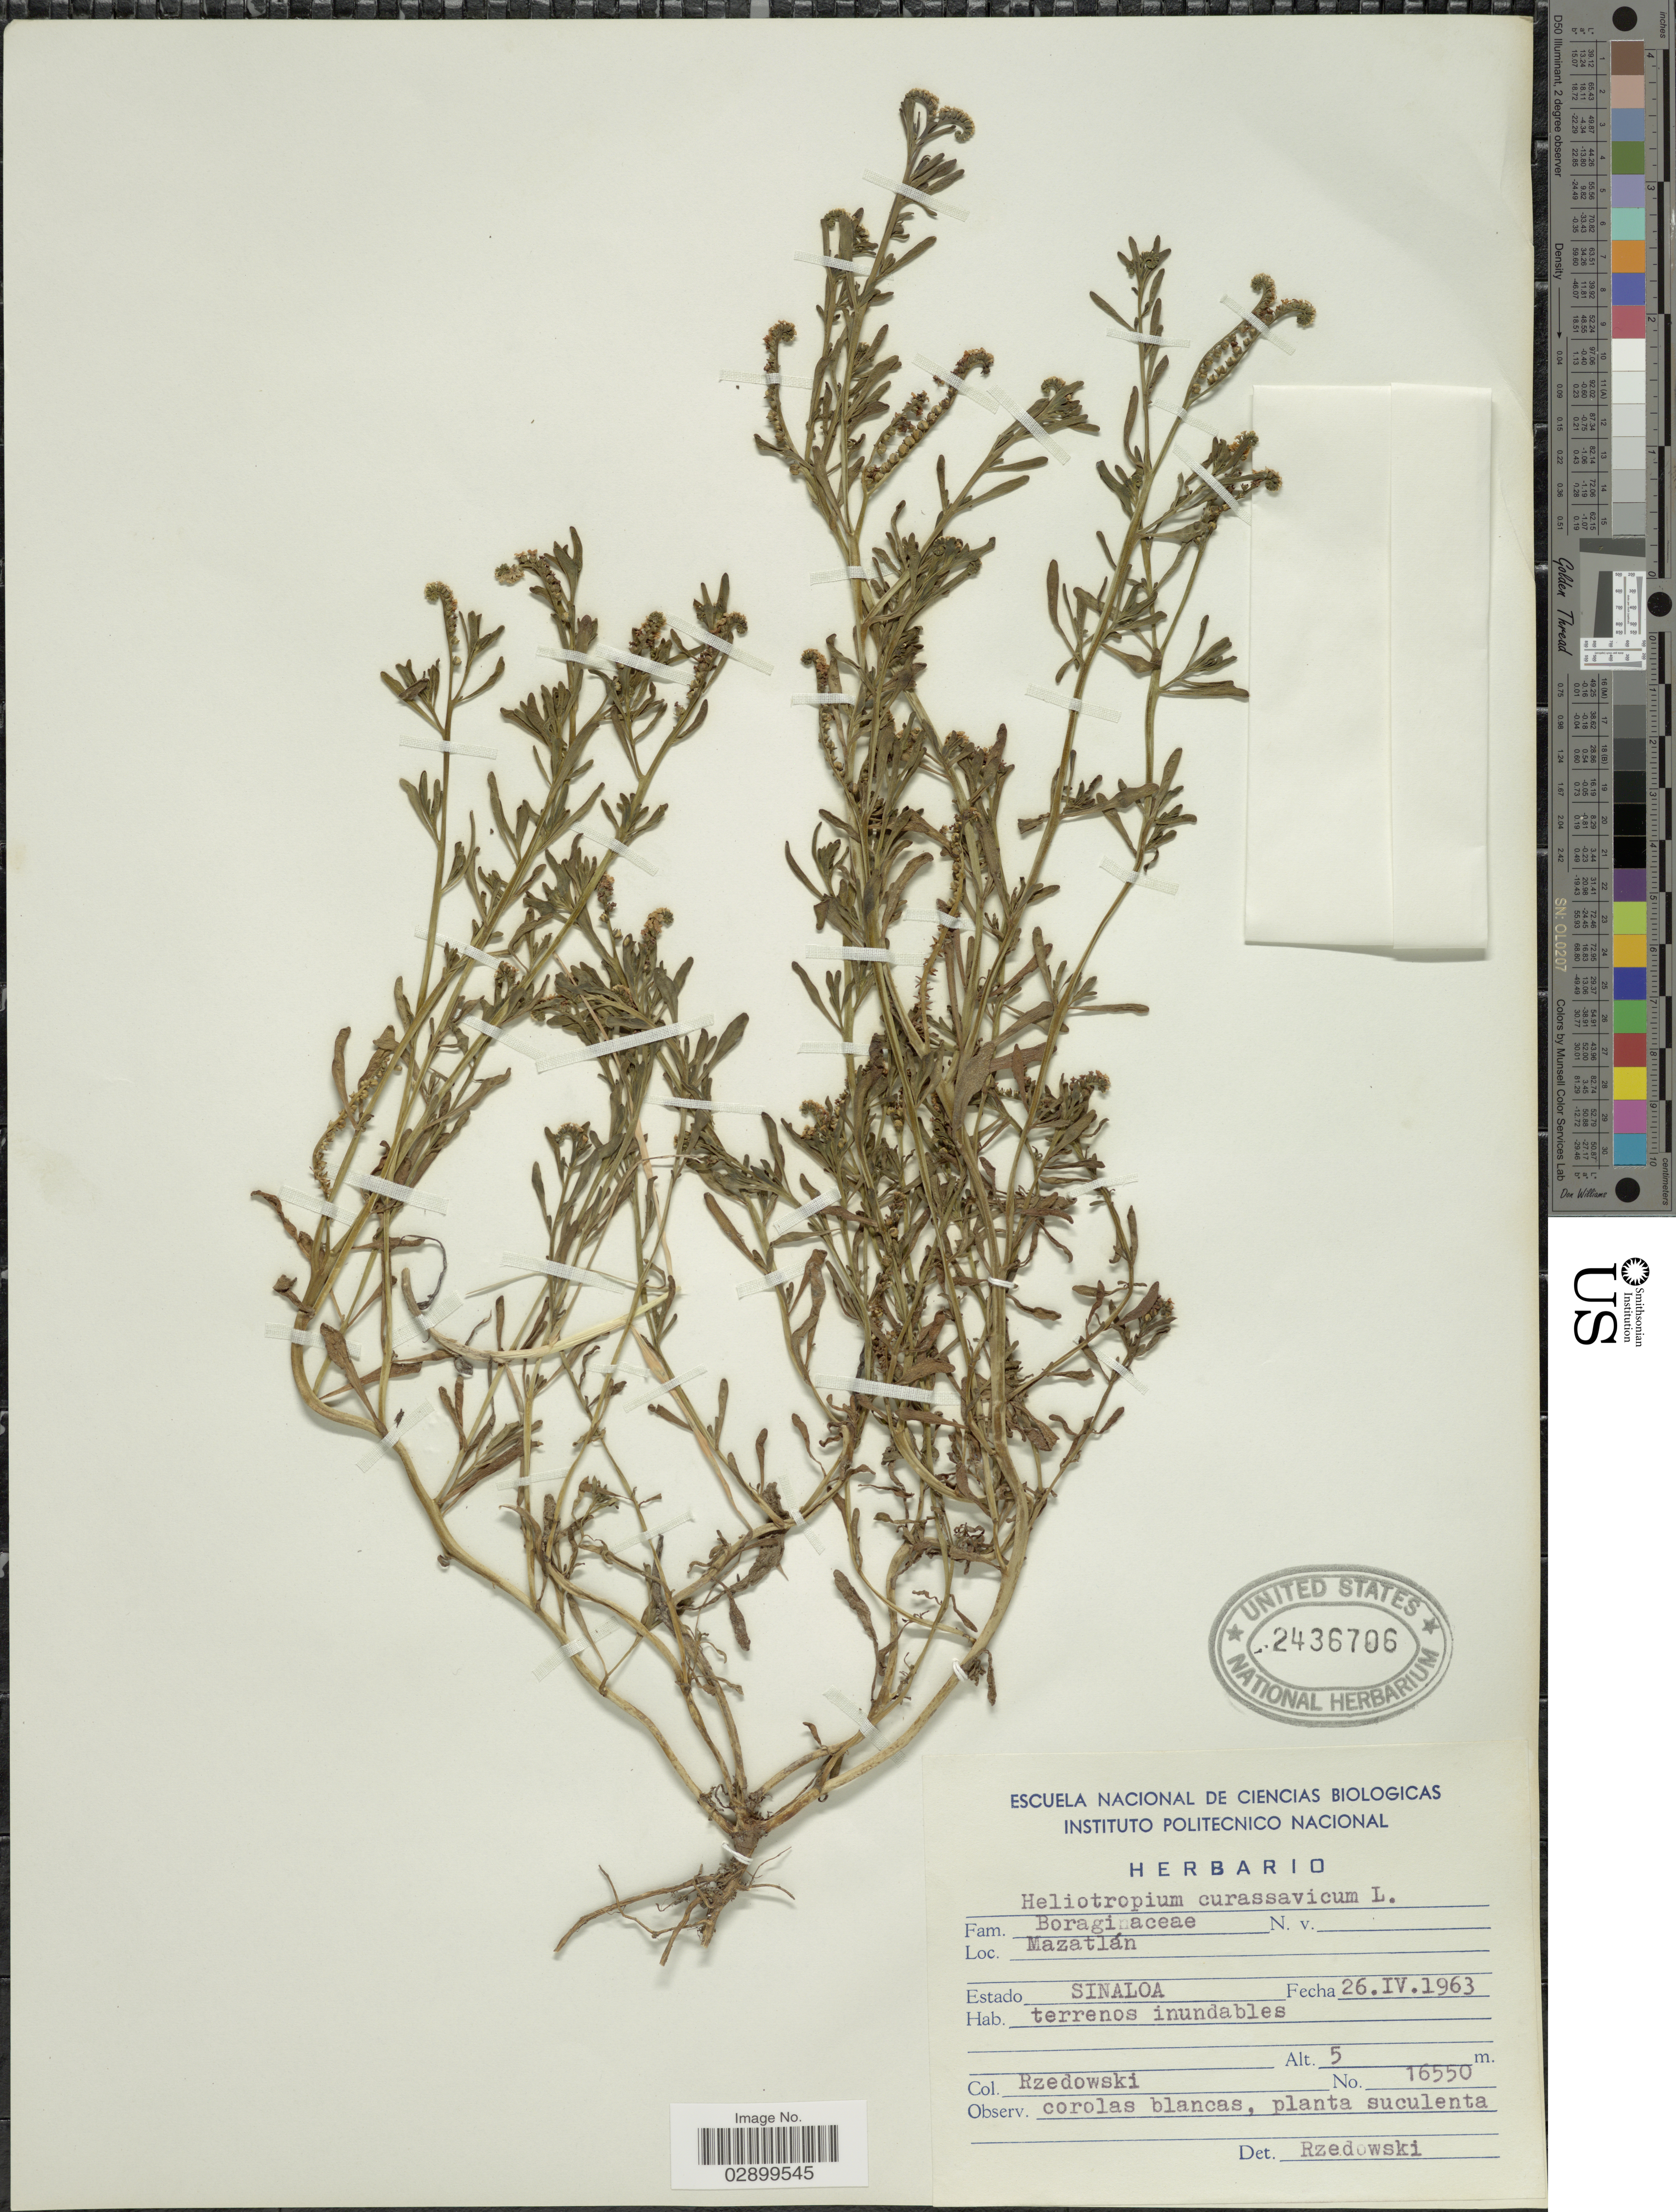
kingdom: Plantae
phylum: Tracheophyta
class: Magnoliopsida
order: Boraginales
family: Heliotropiaceae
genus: Heliotropium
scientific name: Heliotropium curassavicum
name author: L.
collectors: Rzedowski, --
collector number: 16550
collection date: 1963-04-26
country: Mexico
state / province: Sinaloa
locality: Mazatlán.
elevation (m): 5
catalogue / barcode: US 2436706